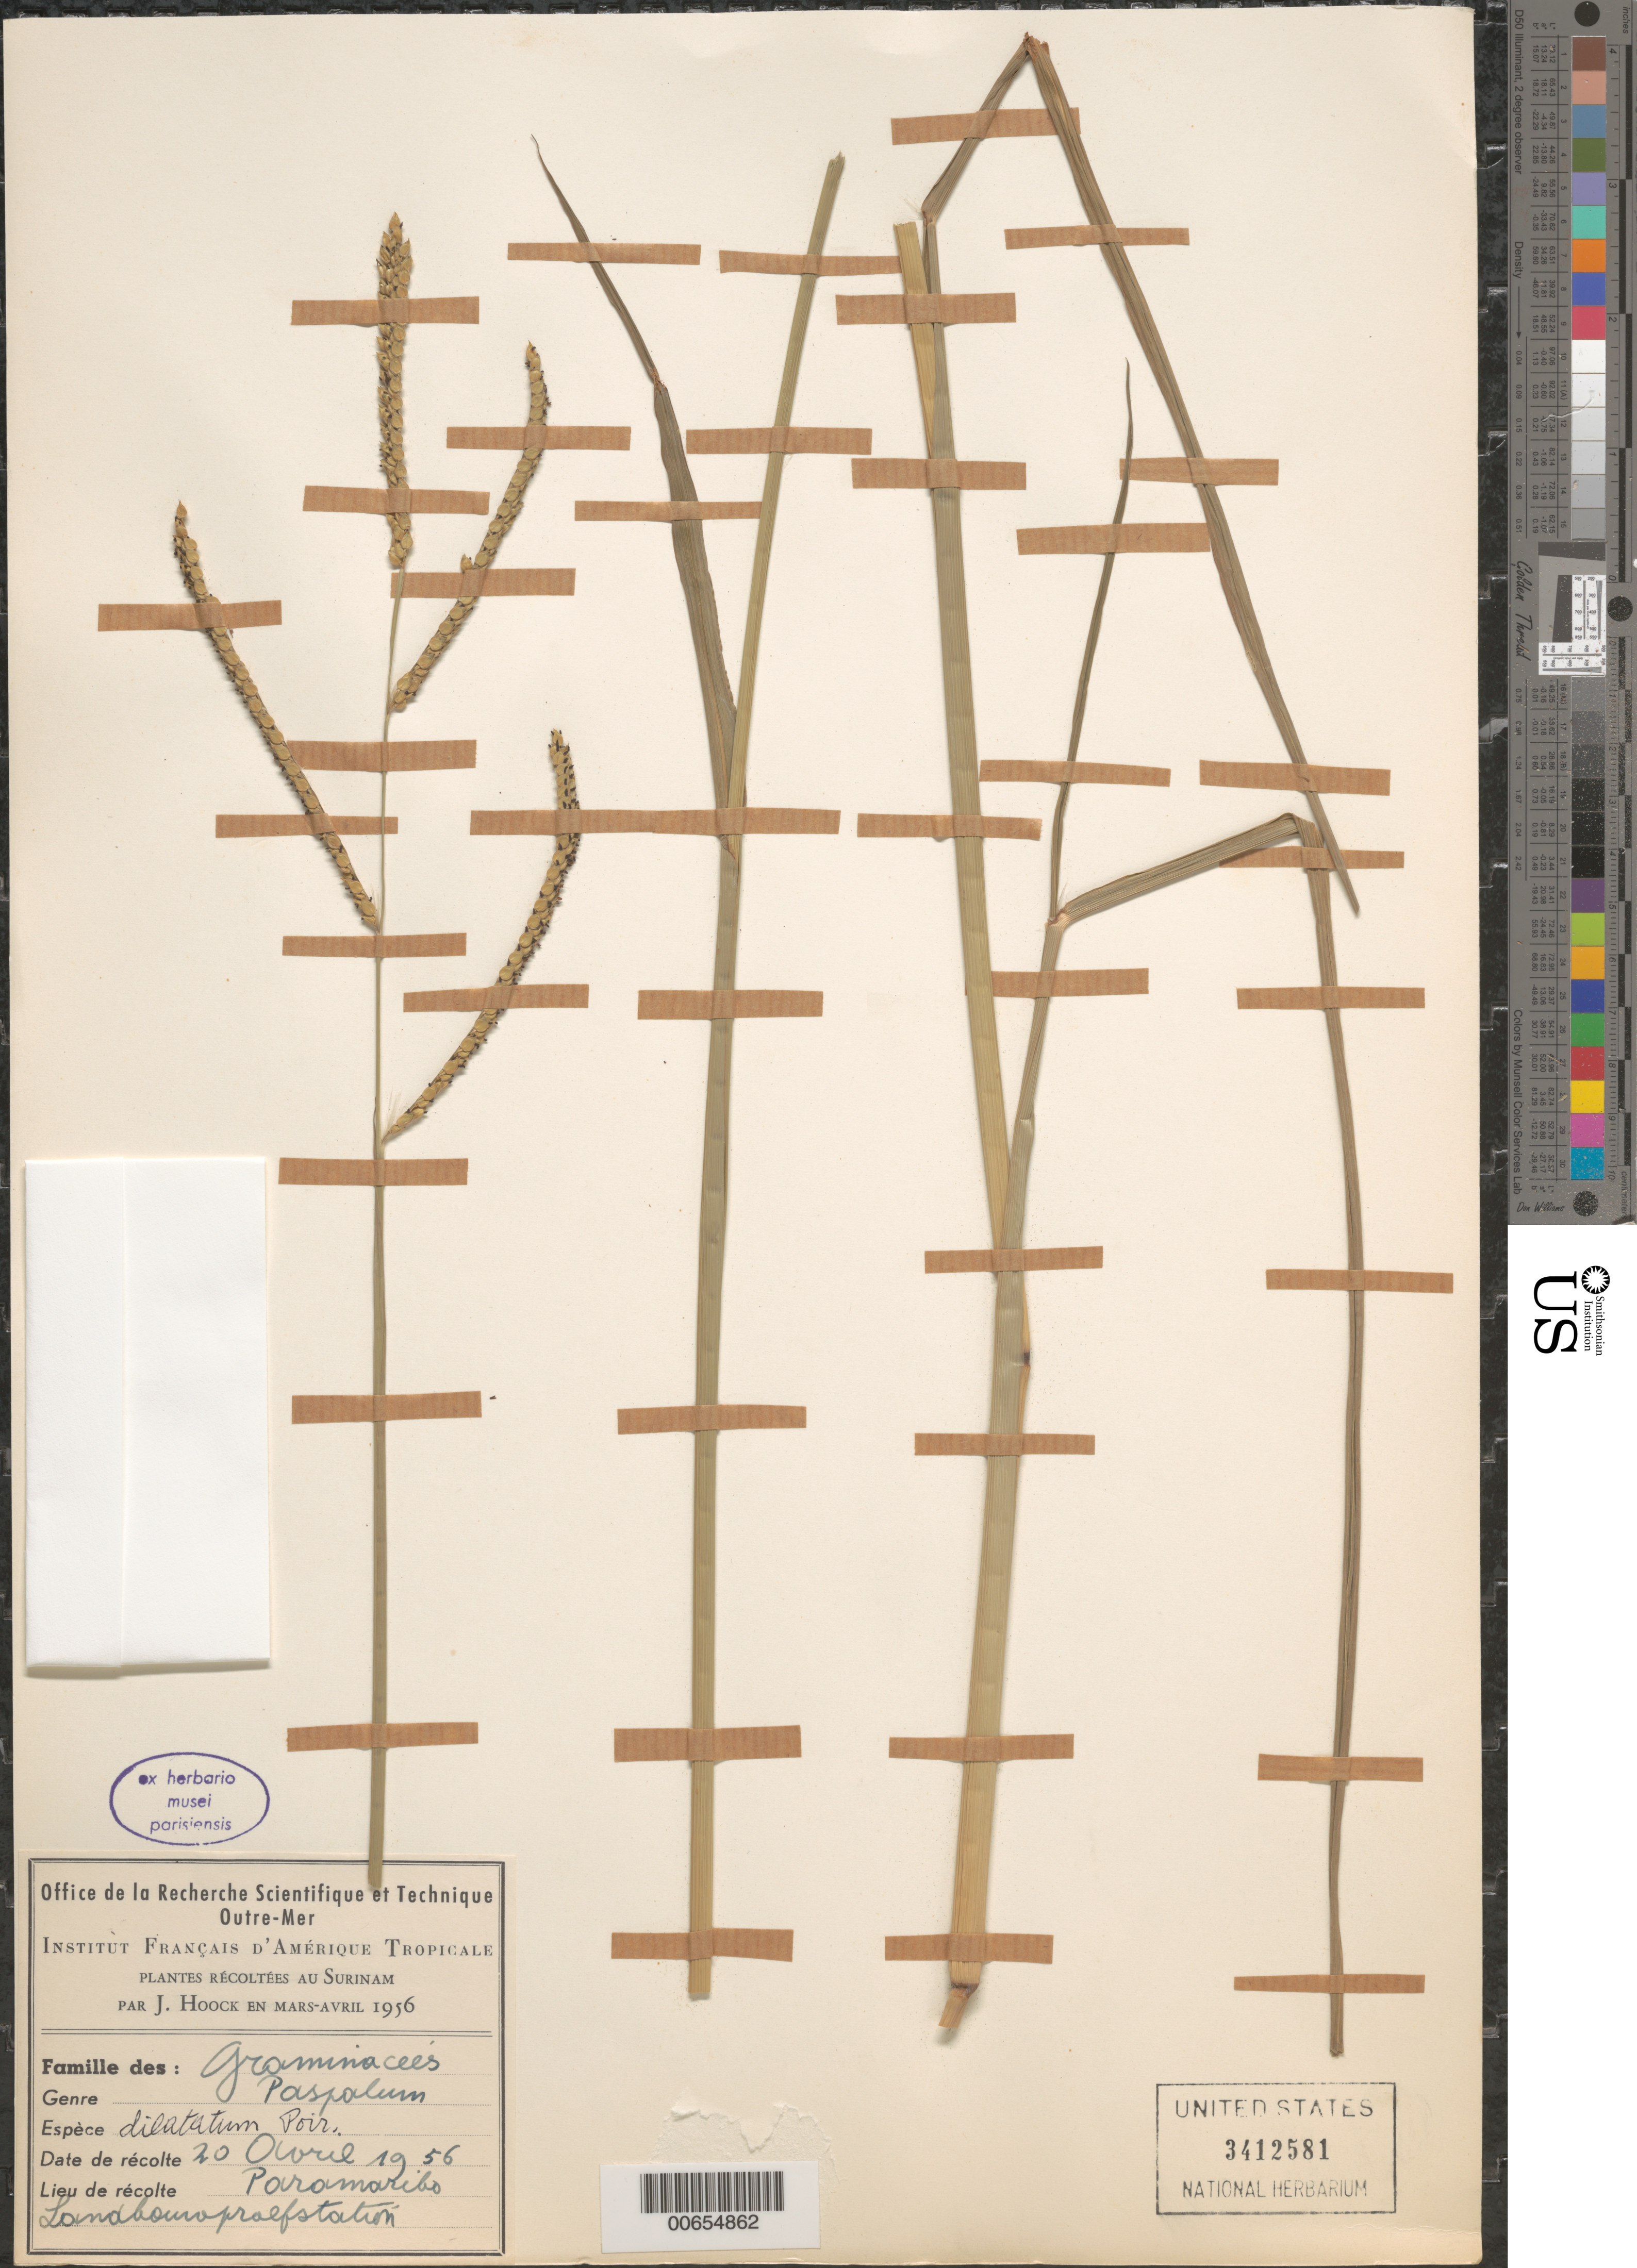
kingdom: Plantae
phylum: Tracheophyta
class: Liliopsida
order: Poales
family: Poaceae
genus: Paspalum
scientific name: Paspalum dilatatum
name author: Poir.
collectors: J. Hoock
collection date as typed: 20-Apr-56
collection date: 1956-04-20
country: Suriname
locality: Paramaribo, Landbouropraefstation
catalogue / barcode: US 3412581